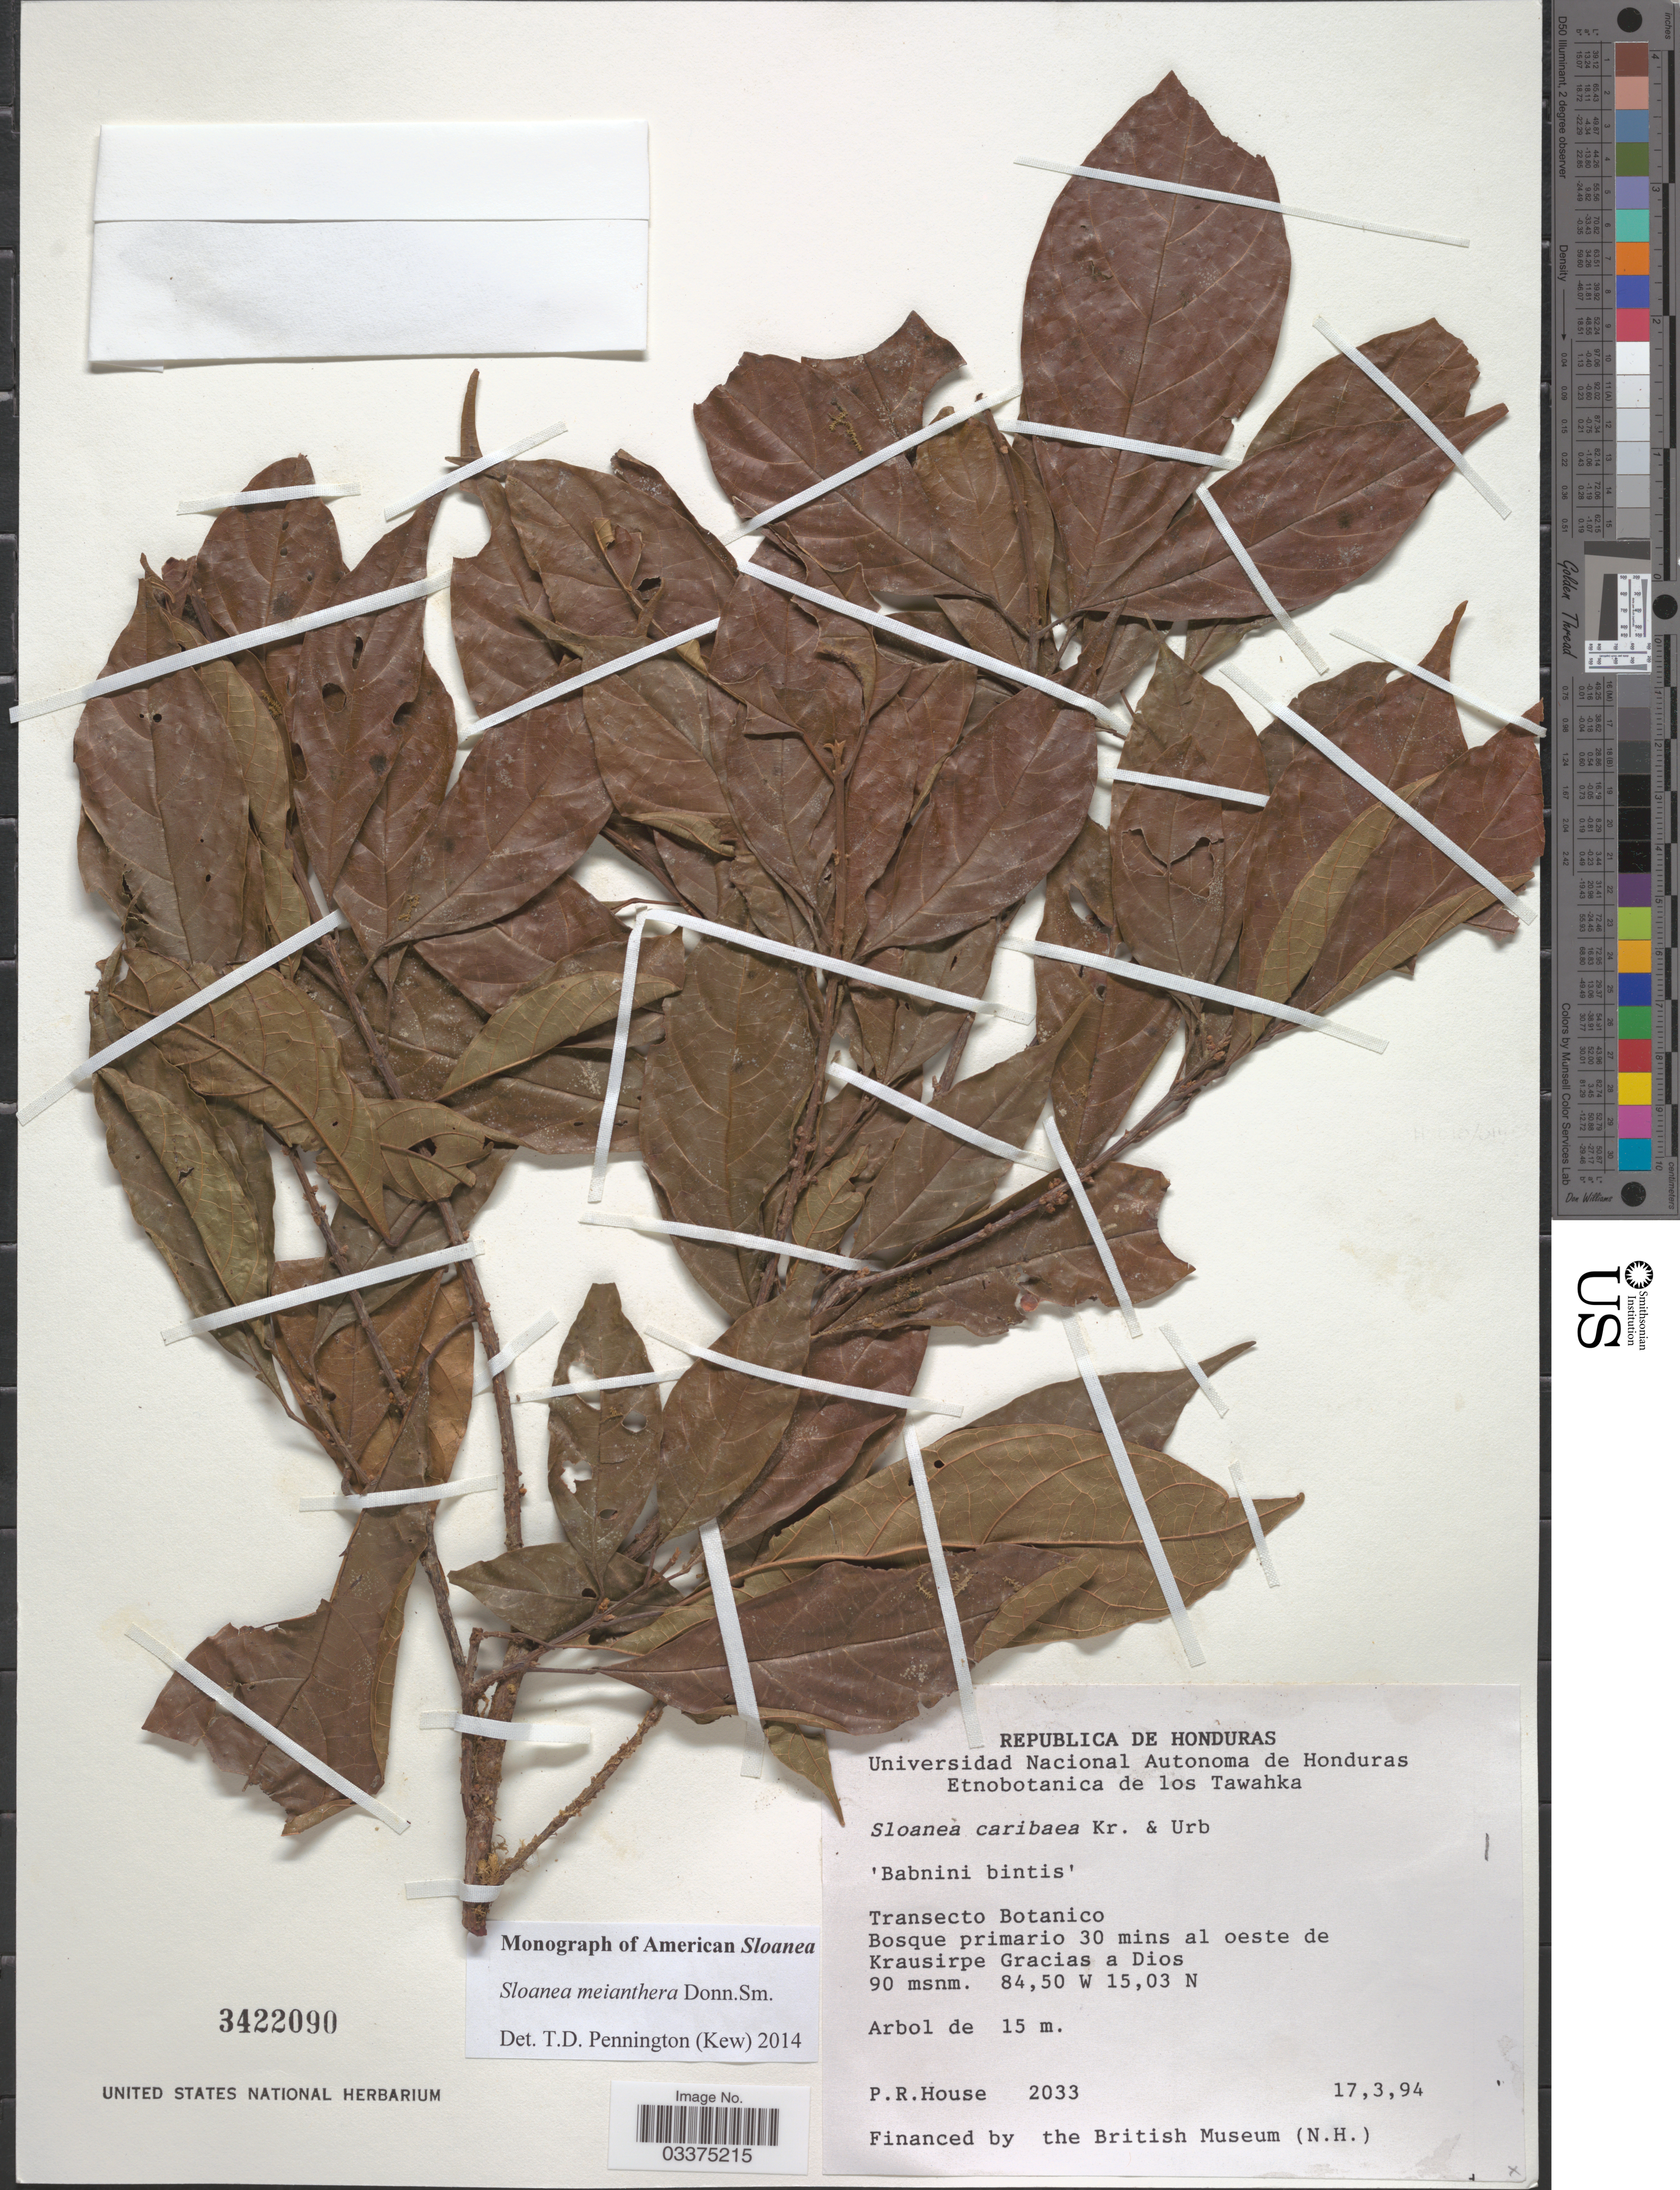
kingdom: Plantae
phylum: Tracheophyta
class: Magnoliopsida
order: Oxalidales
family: Elaeocarpaceae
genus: Sloanea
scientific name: Sloanea meianthera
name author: Donn. Sm.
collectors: P. R. House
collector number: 2033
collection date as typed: Transcribed d/m/y: 17/3/94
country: Honduras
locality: Transecto Botanico. Bosque primario 30 mins al oeste de Krausirpe Gracias a Dios.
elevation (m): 90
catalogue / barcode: US 3422090